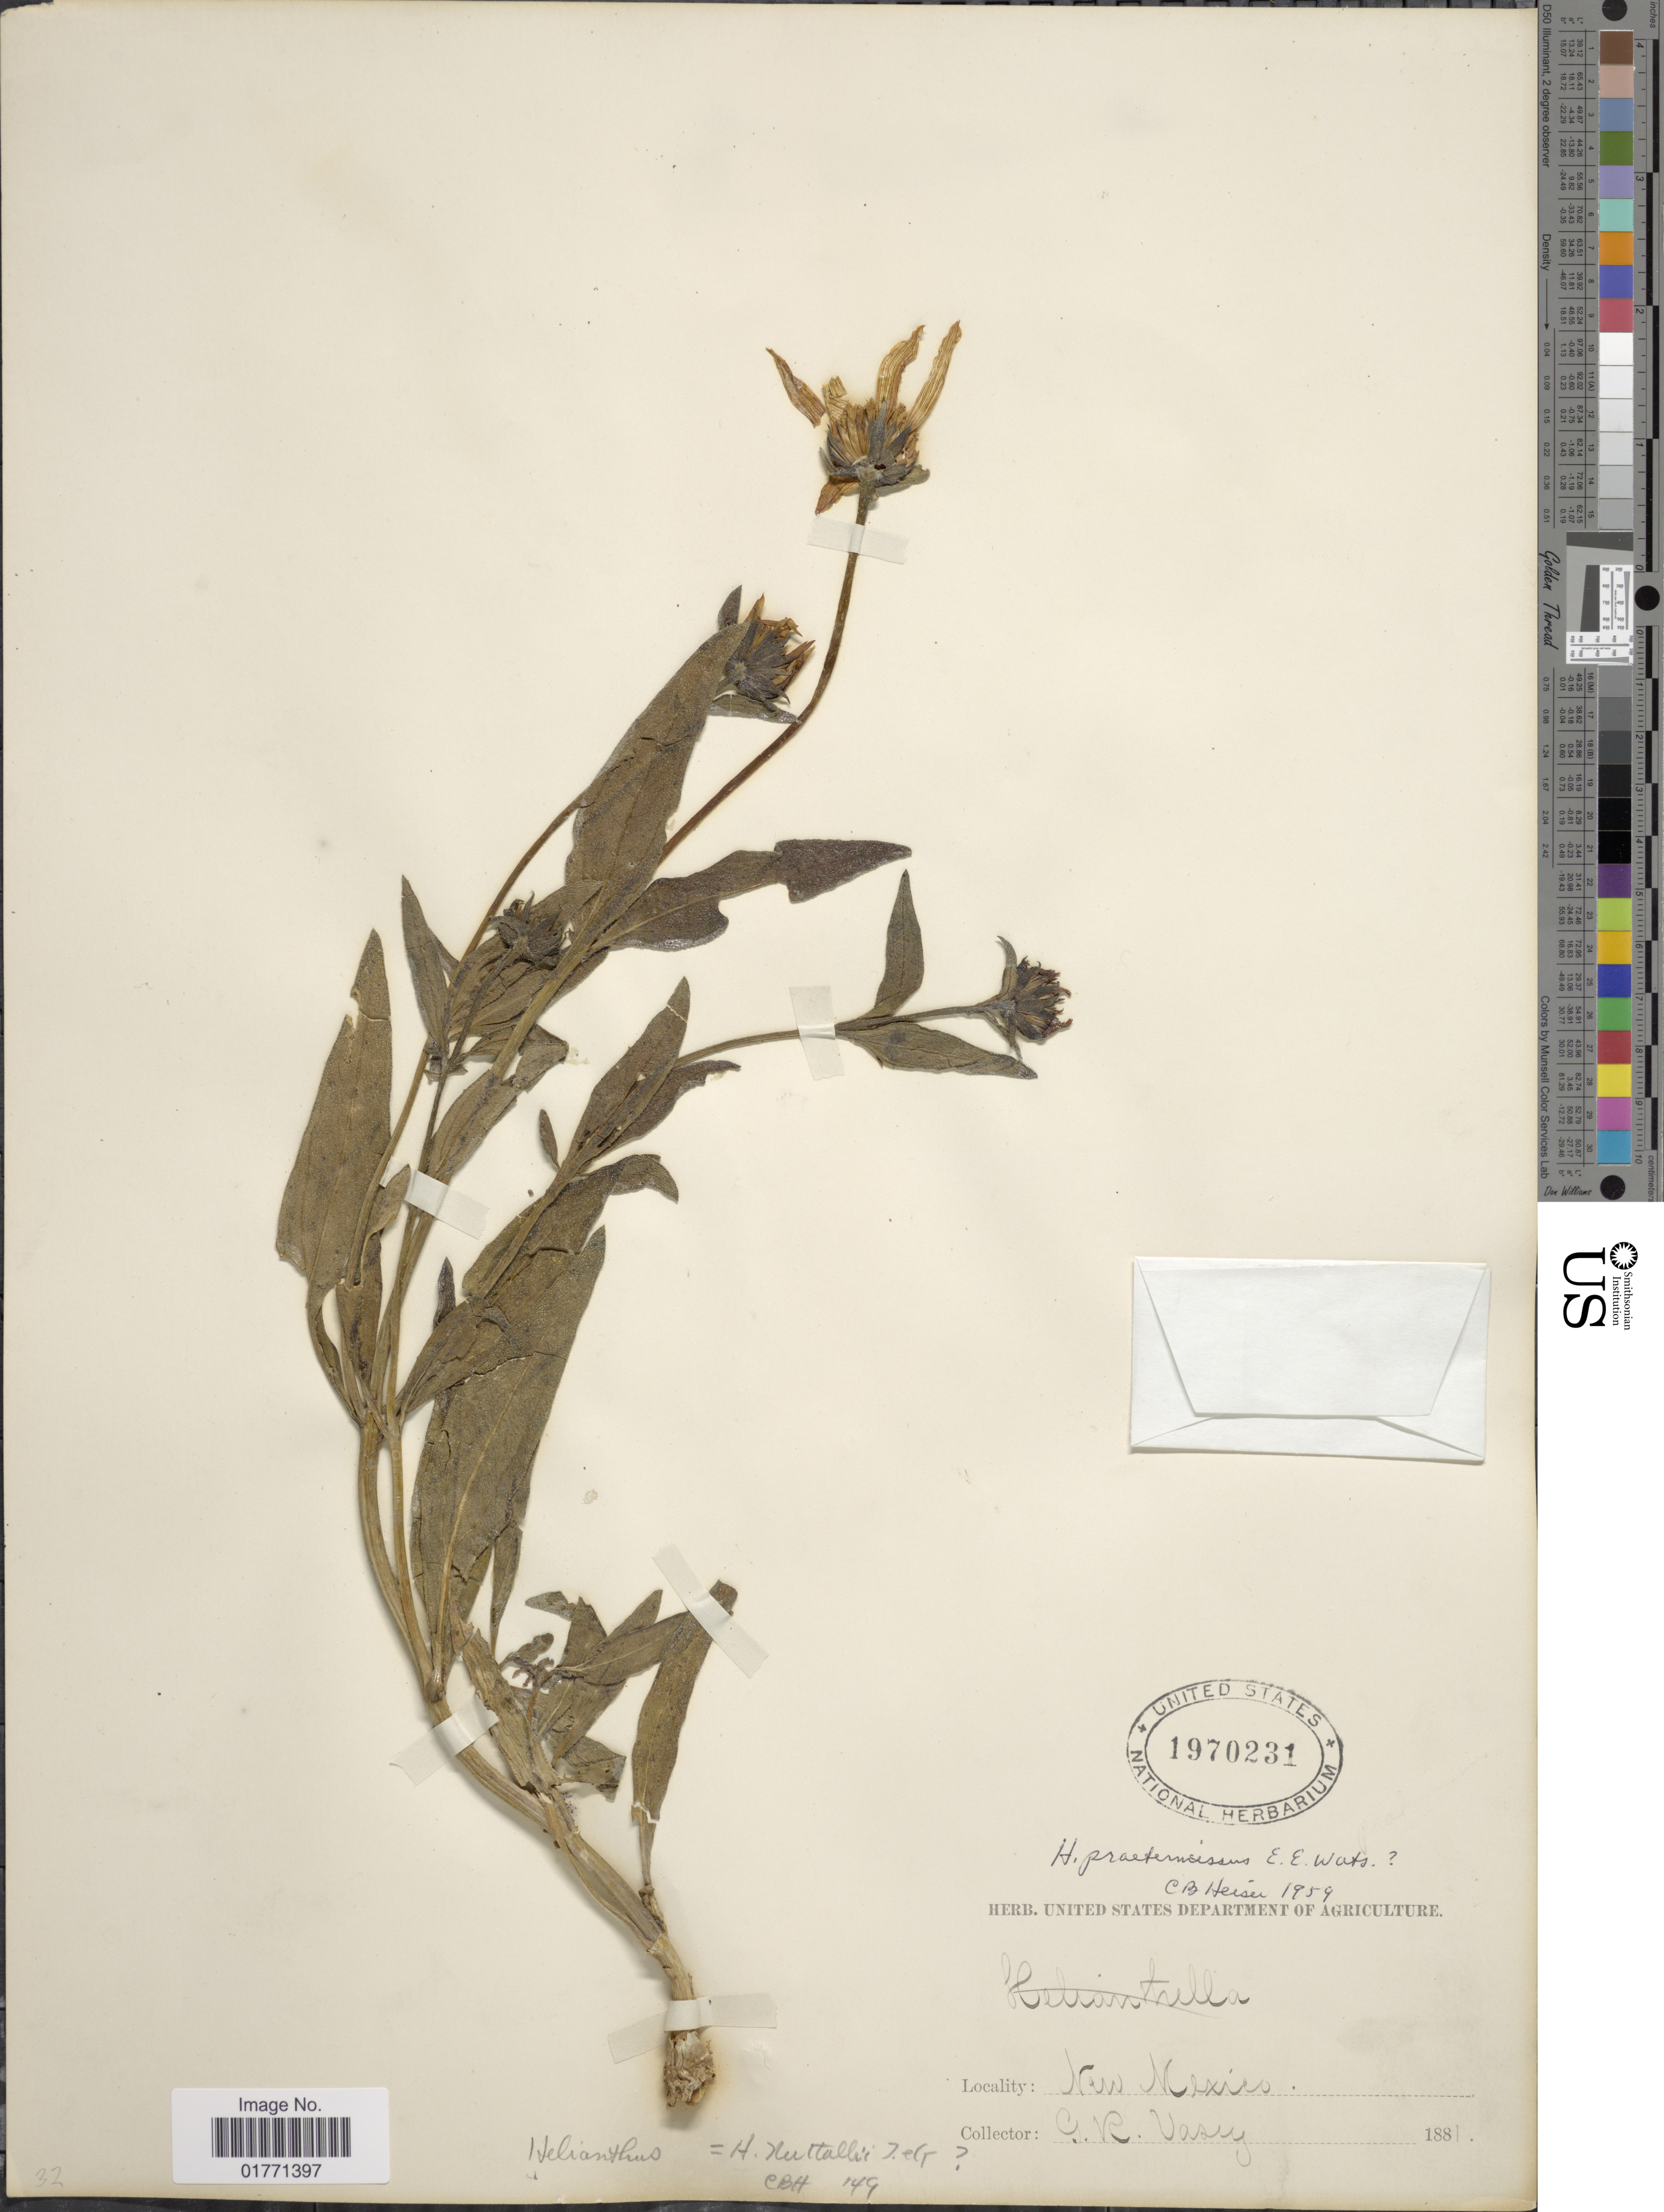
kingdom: Plantae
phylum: Tracheophyta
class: Magnoliopsida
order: Asterales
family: Asteraceae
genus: Helianthus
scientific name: Helianthus praeterimissus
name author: E. Watson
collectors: G. R. Vasey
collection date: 1881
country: United States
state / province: New Mexico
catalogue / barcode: US 1970231